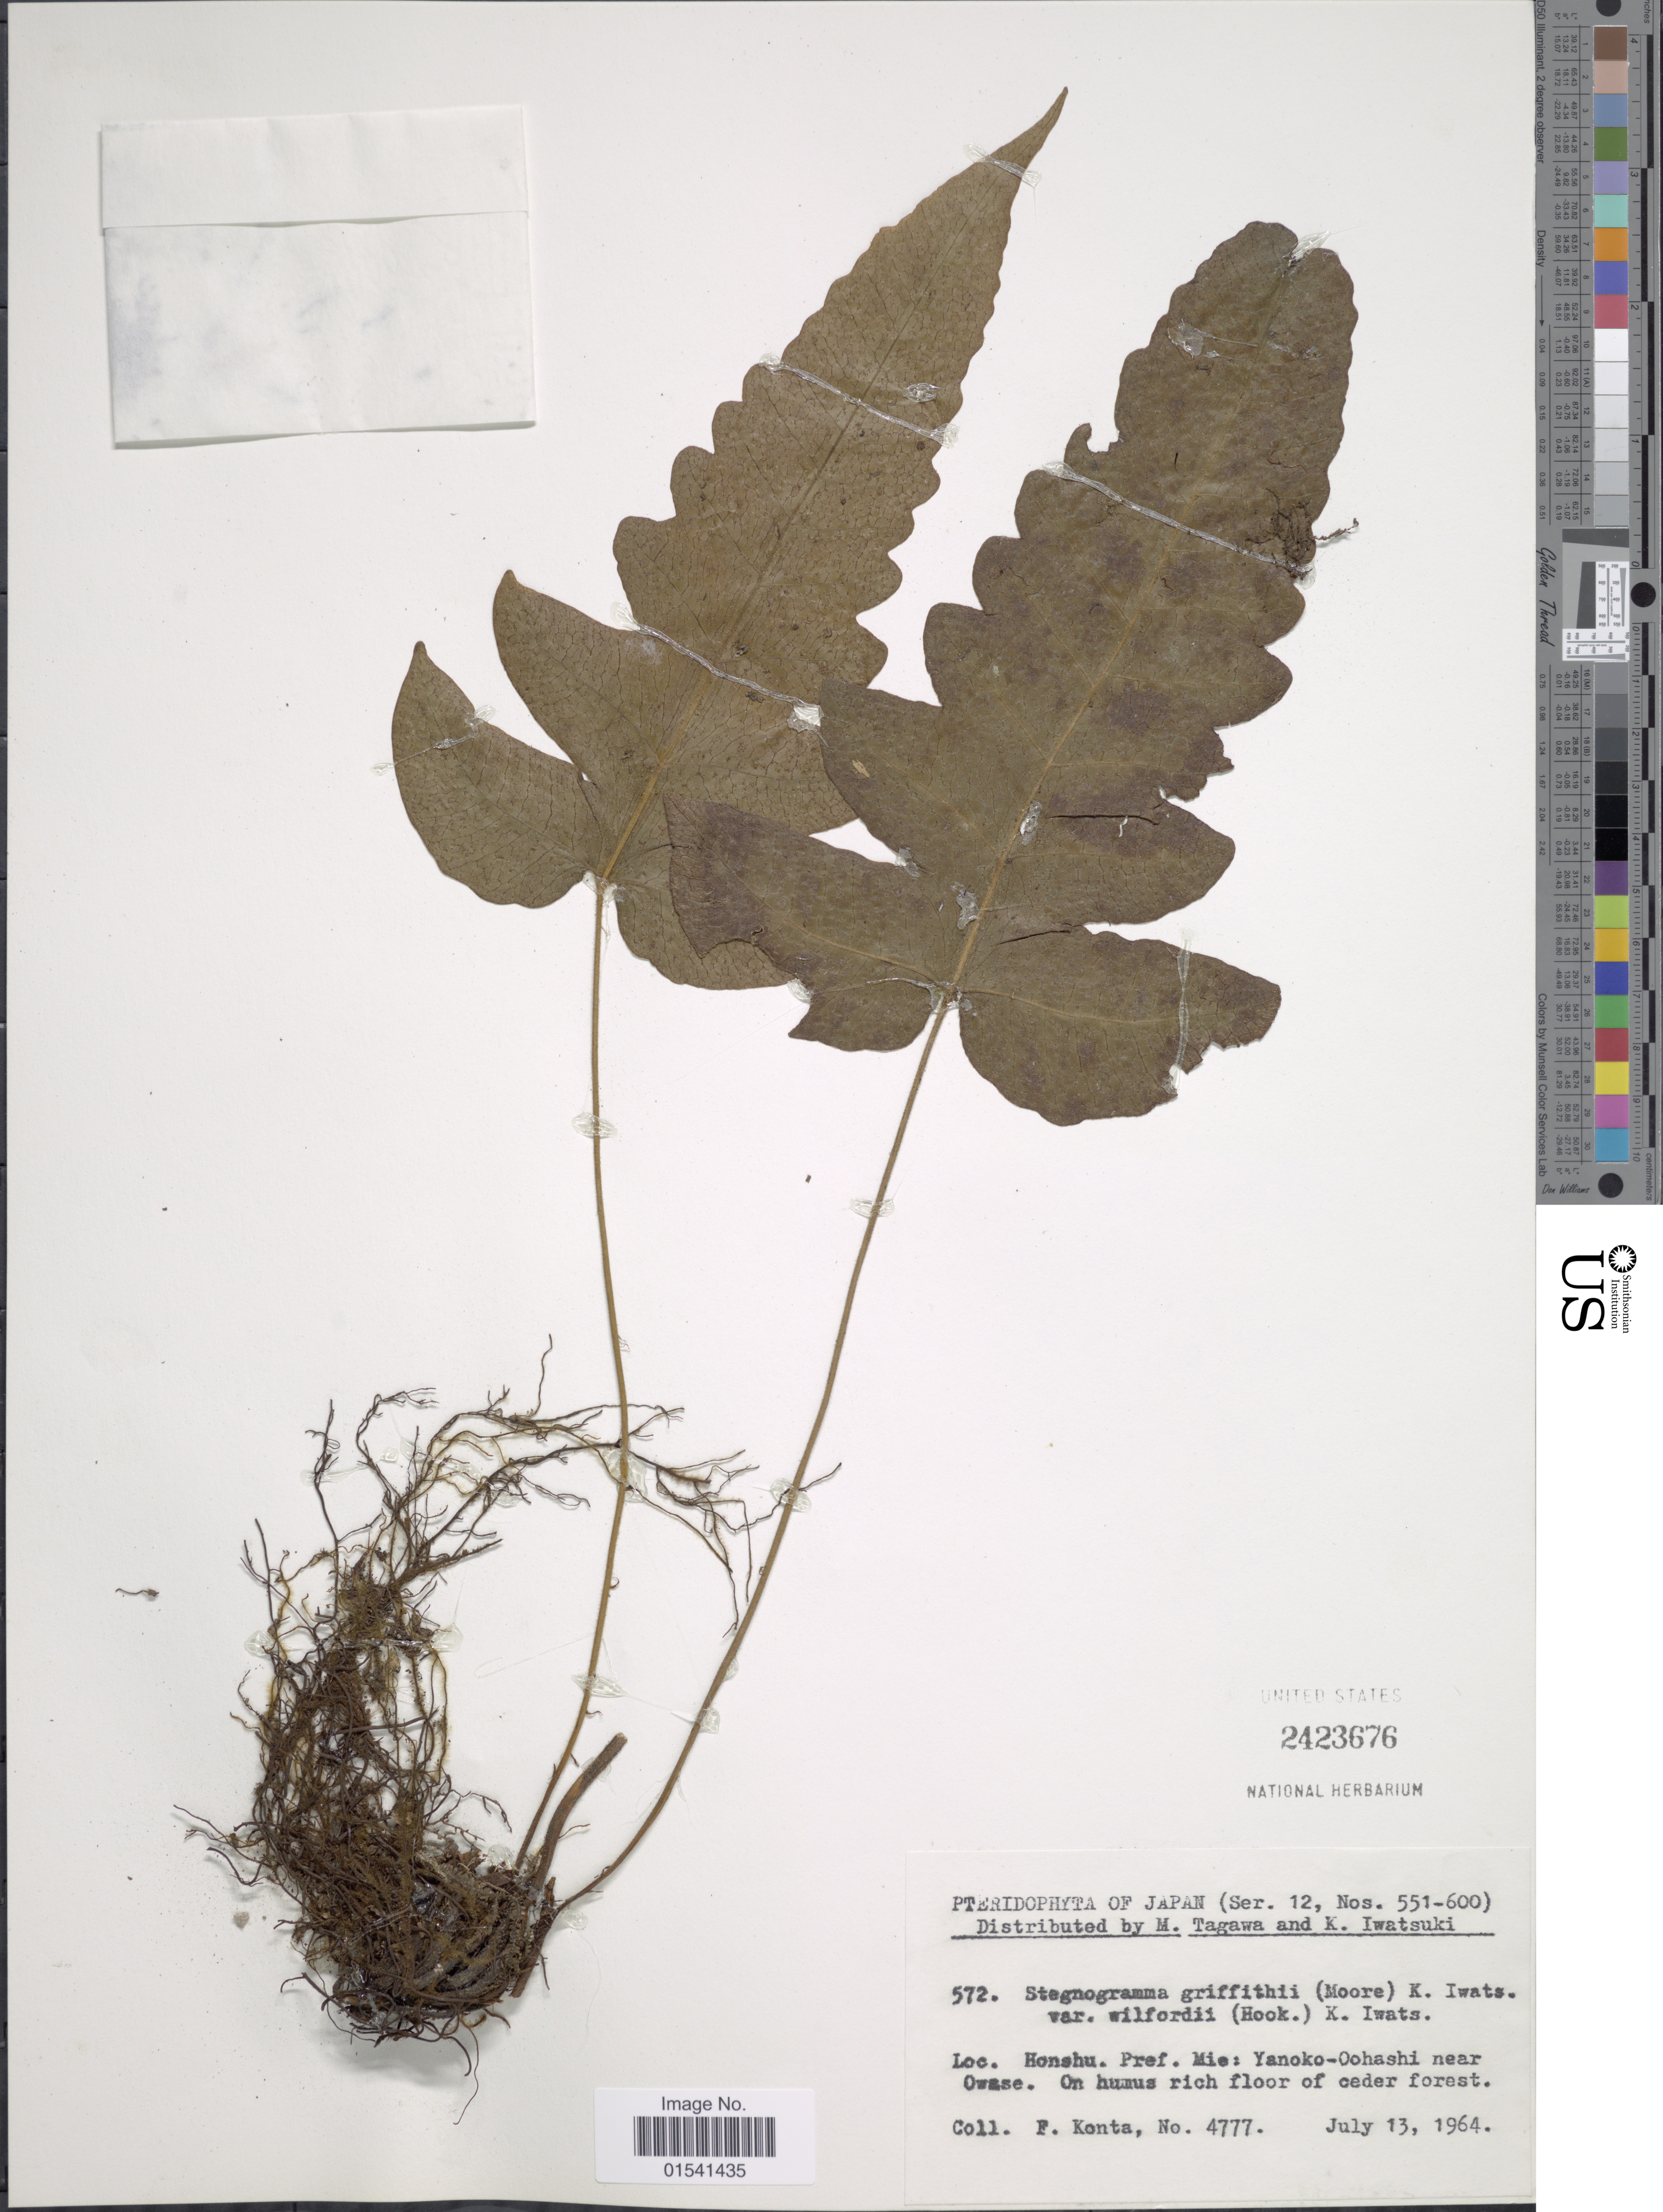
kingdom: Plantae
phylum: Tracheophyta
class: Polypodiopsida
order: Polypodiales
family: Thelypteridaceae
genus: Stegnogramma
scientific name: Stegnogramma griffithii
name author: (T. Moore) K. Iwats.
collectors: F. Konta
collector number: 4777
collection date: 1964-07-13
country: Japan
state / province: Mie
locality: Honshu. Pref Mie: Yanoko-Oohashi near Owase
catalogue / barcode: US 2423676